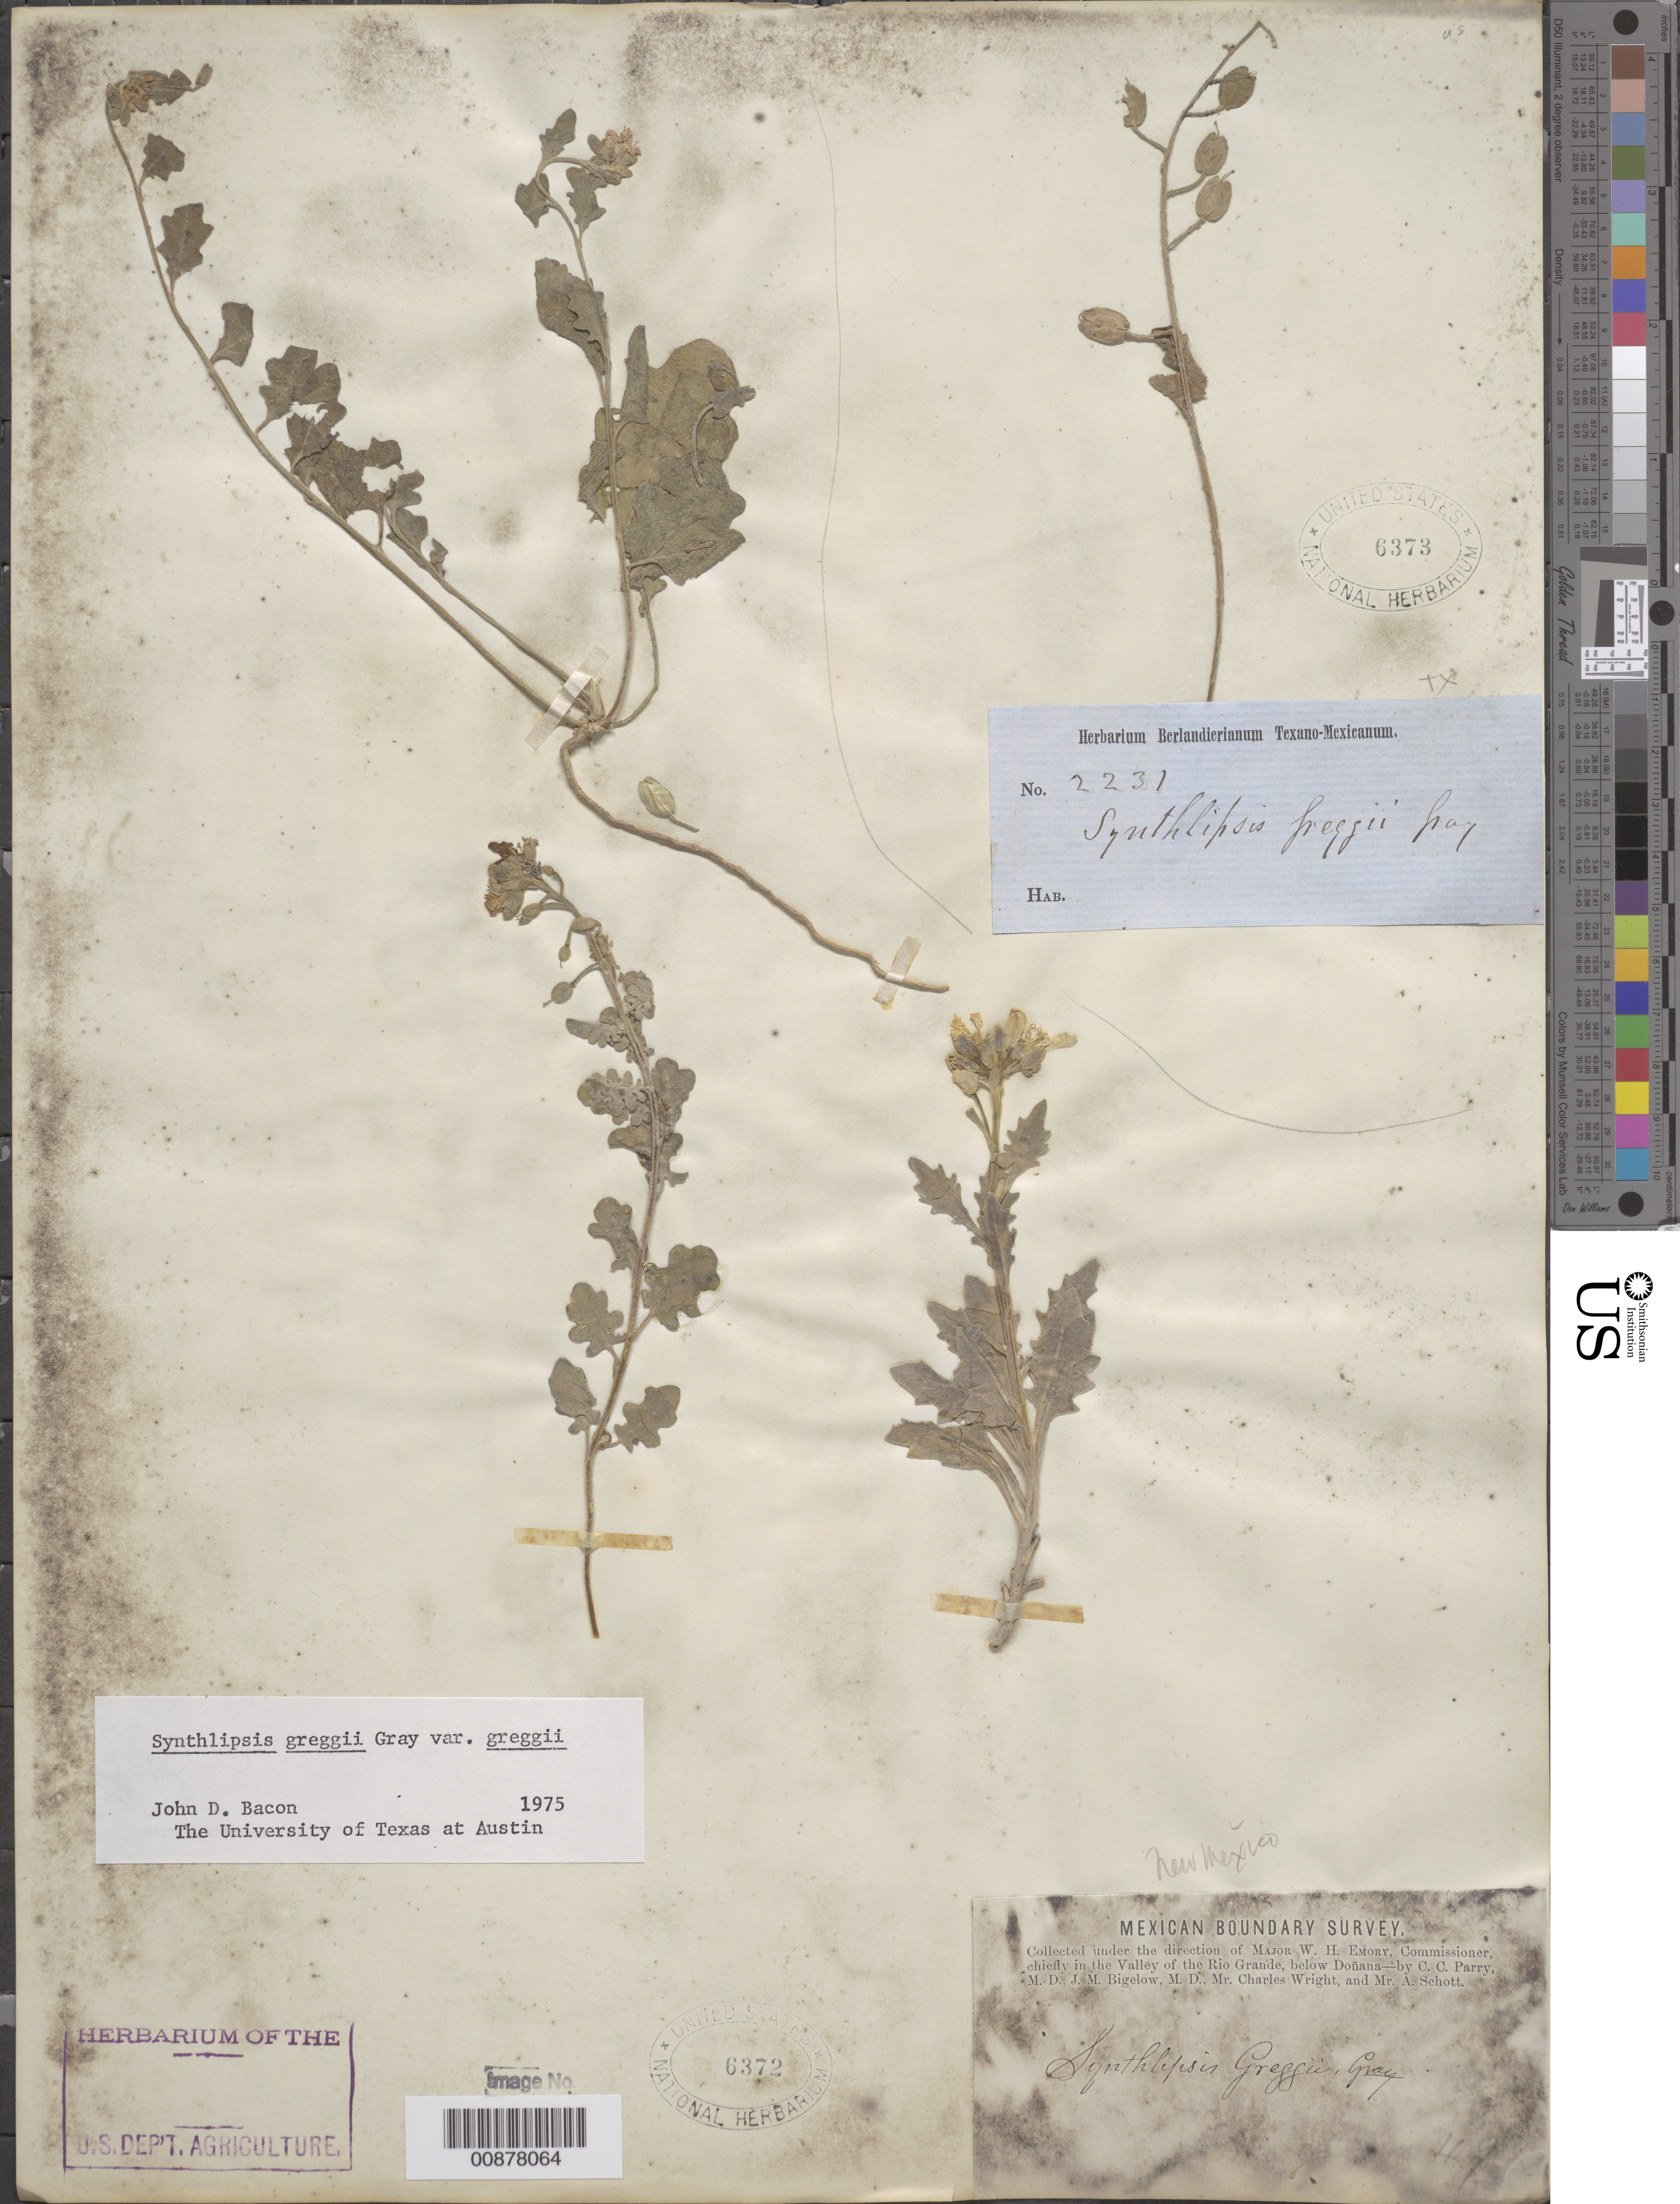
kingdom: Plantae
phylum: Tracheophyta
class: Magnoliopsida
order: Brassicales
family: Brassicaceae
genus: Synthlipsis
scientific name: Synthlipsis greggii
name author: A. Gray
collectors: ex Herb. Berlandierianum Texano-Mexicanum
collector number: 2231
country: United States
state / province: Texas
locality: Texas.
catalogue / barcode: US 6373-2